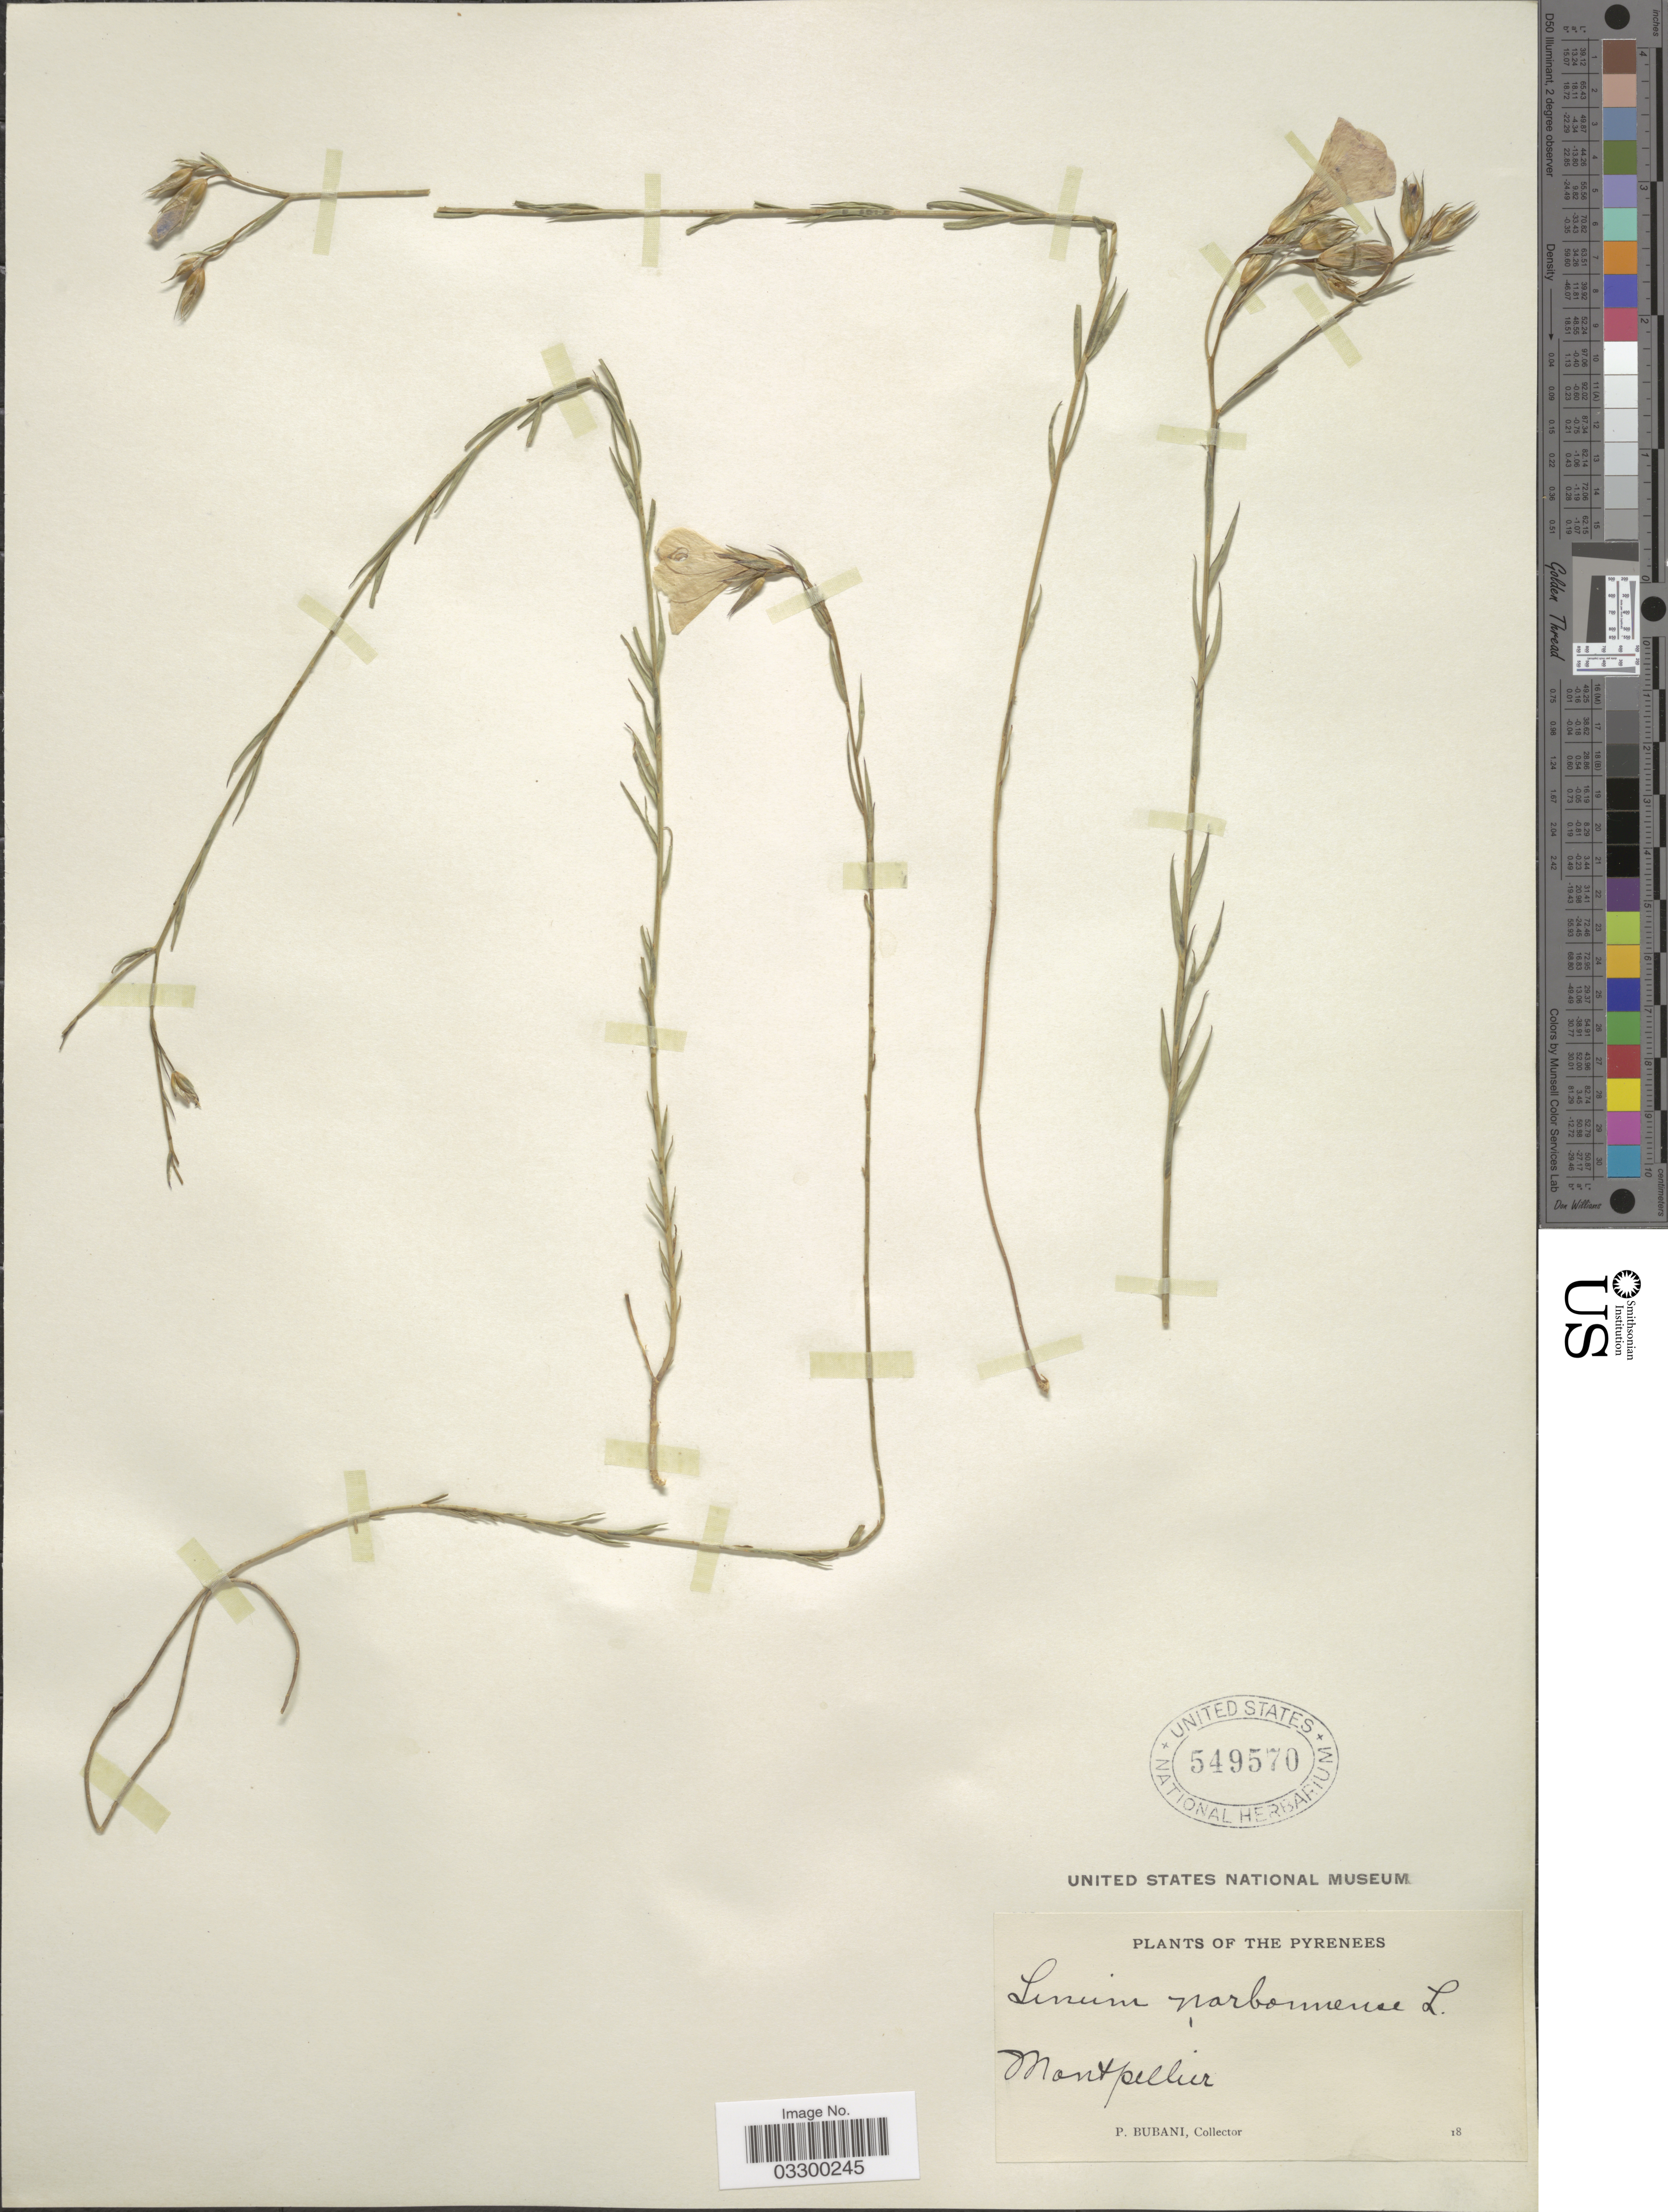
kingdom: Plantae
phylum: Tracheophyta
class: Magnoliopsida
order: Malpighiales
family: Linaceae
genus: Linum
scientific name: Linum narbonense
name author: L.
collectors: P. Bubani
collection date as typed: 18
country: France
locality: The Pyrenees. Montpellier.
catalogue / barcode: US 549570